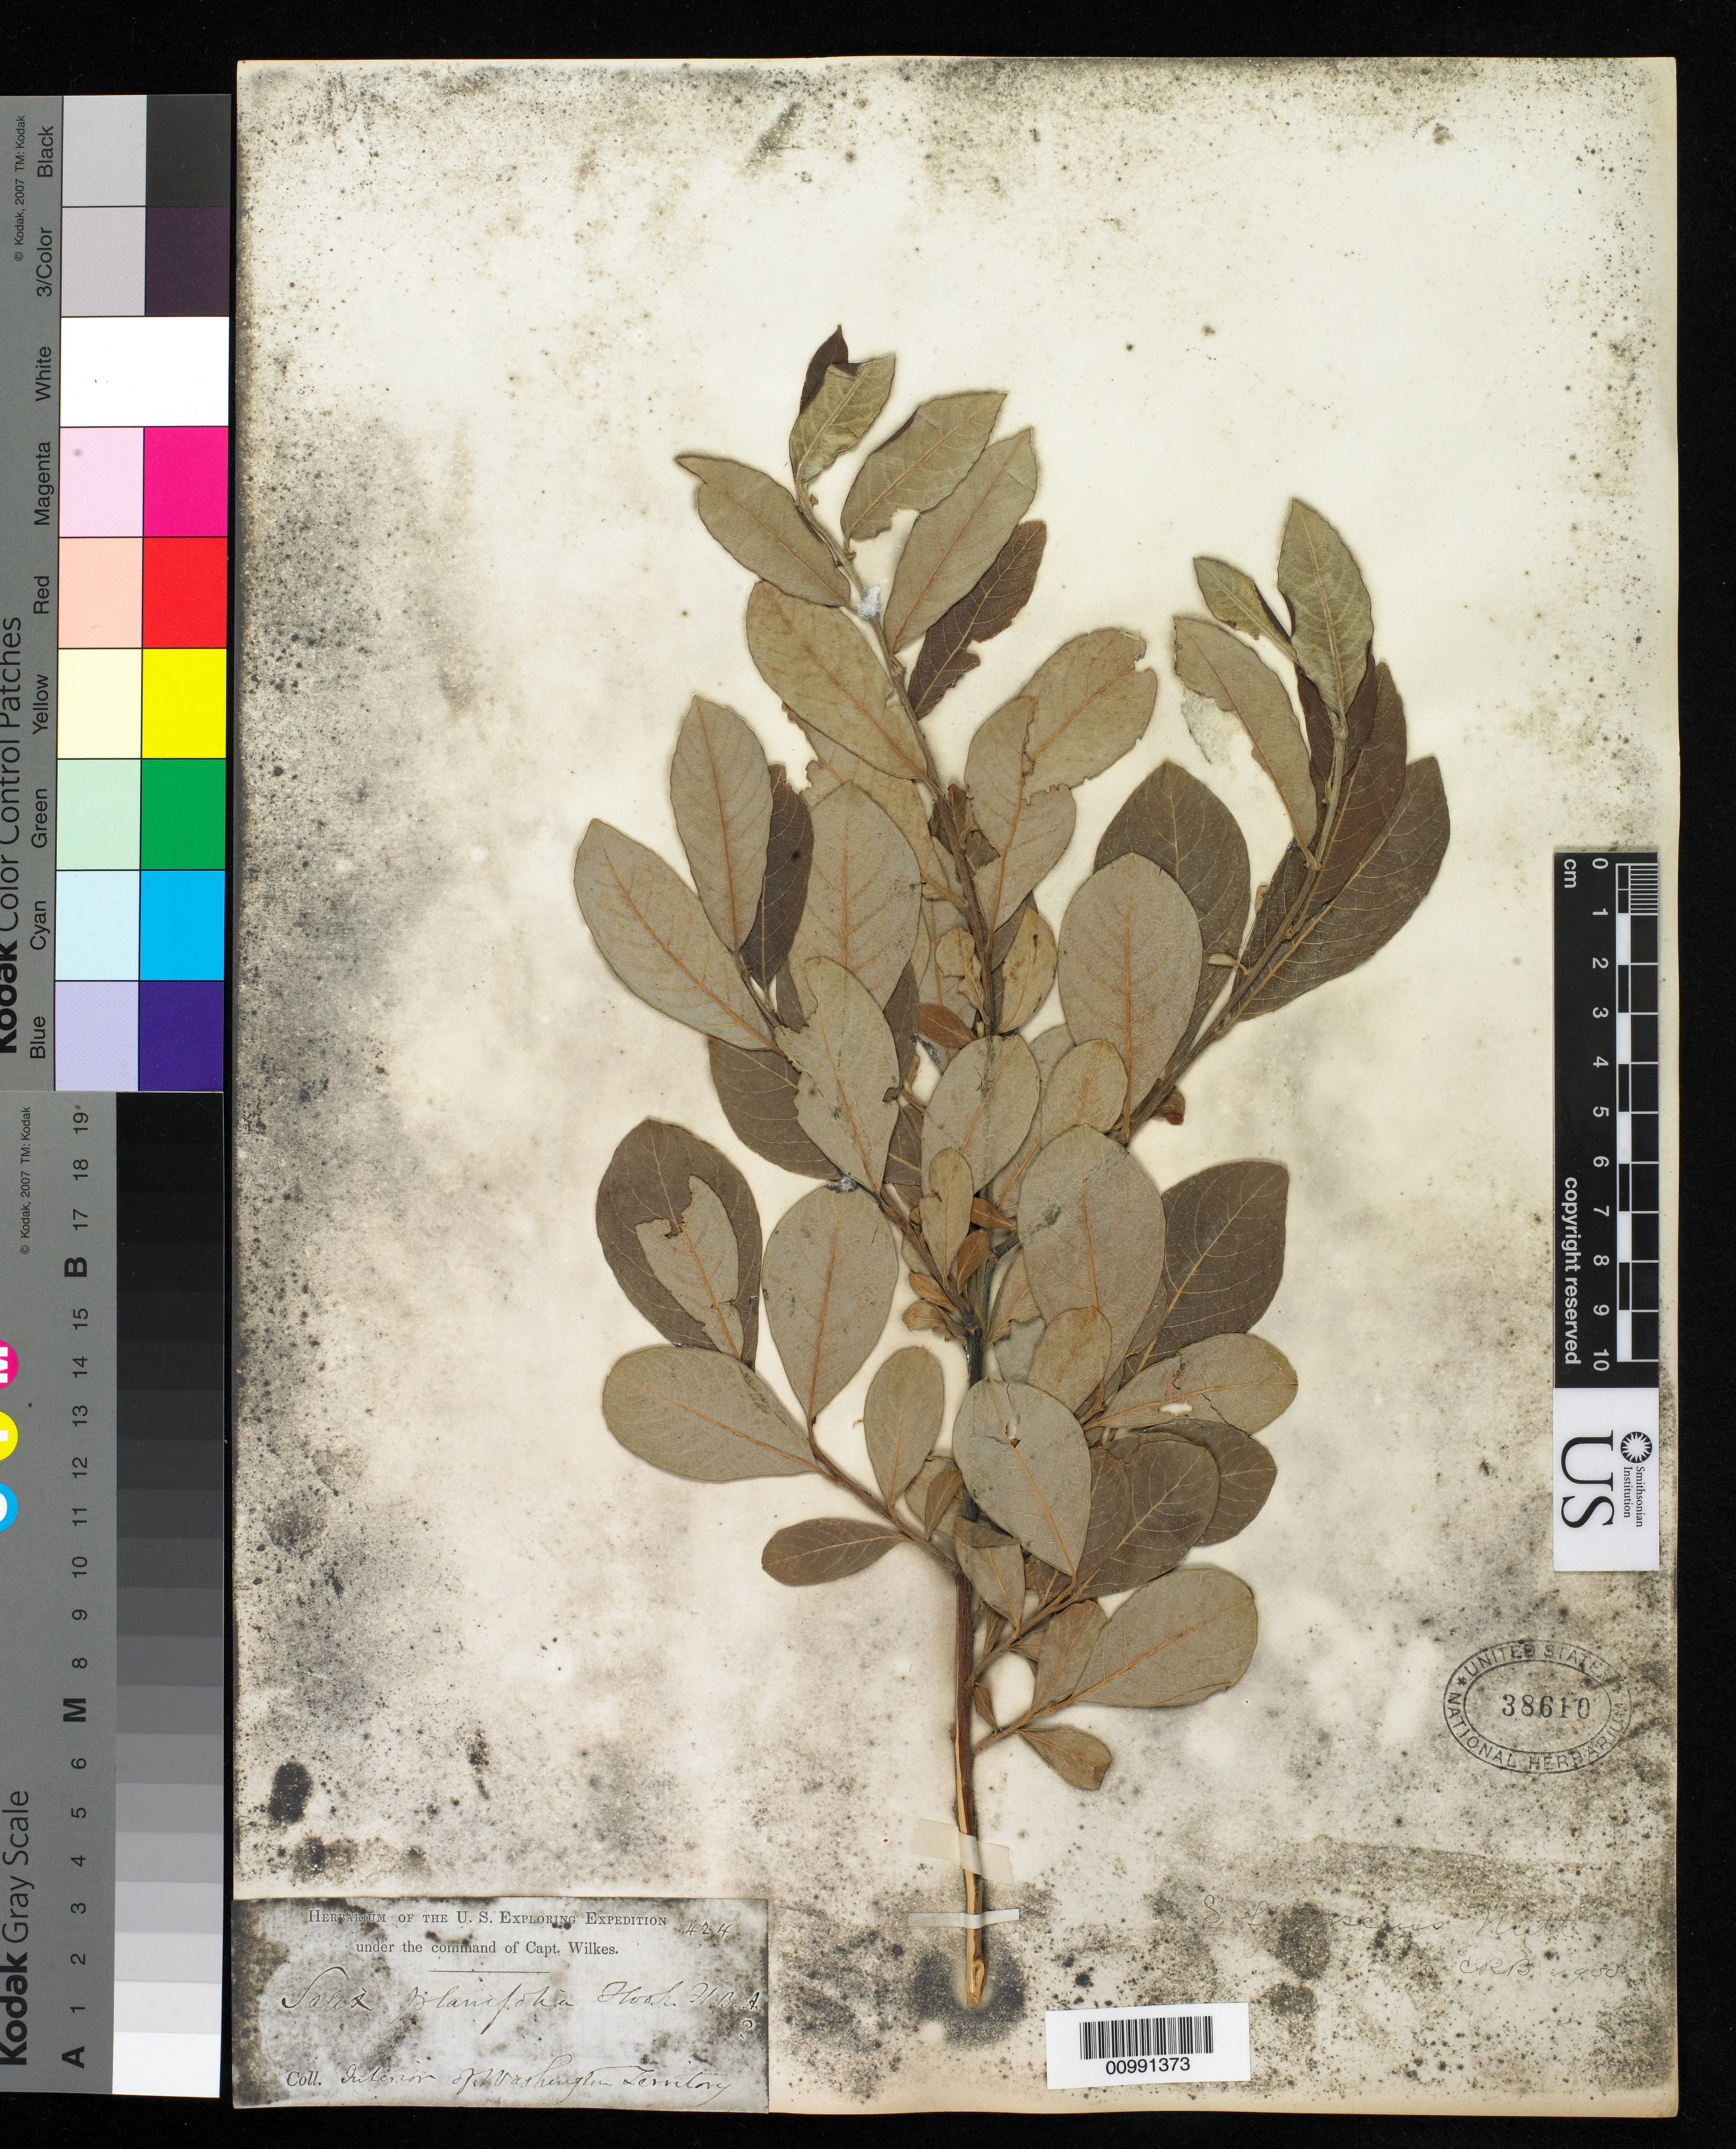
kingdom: Plantae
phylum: Tracheophyta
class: Magnoliopsida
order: Malpighiales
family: Salicaceae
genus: Salix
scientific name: Salix scouleriana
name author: Barratt ex Hook.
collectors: Wilkes Explor. Exped.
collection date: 1838/1842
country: United States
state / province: Washington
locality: Interior of Washington Territory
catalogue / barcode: US 38610